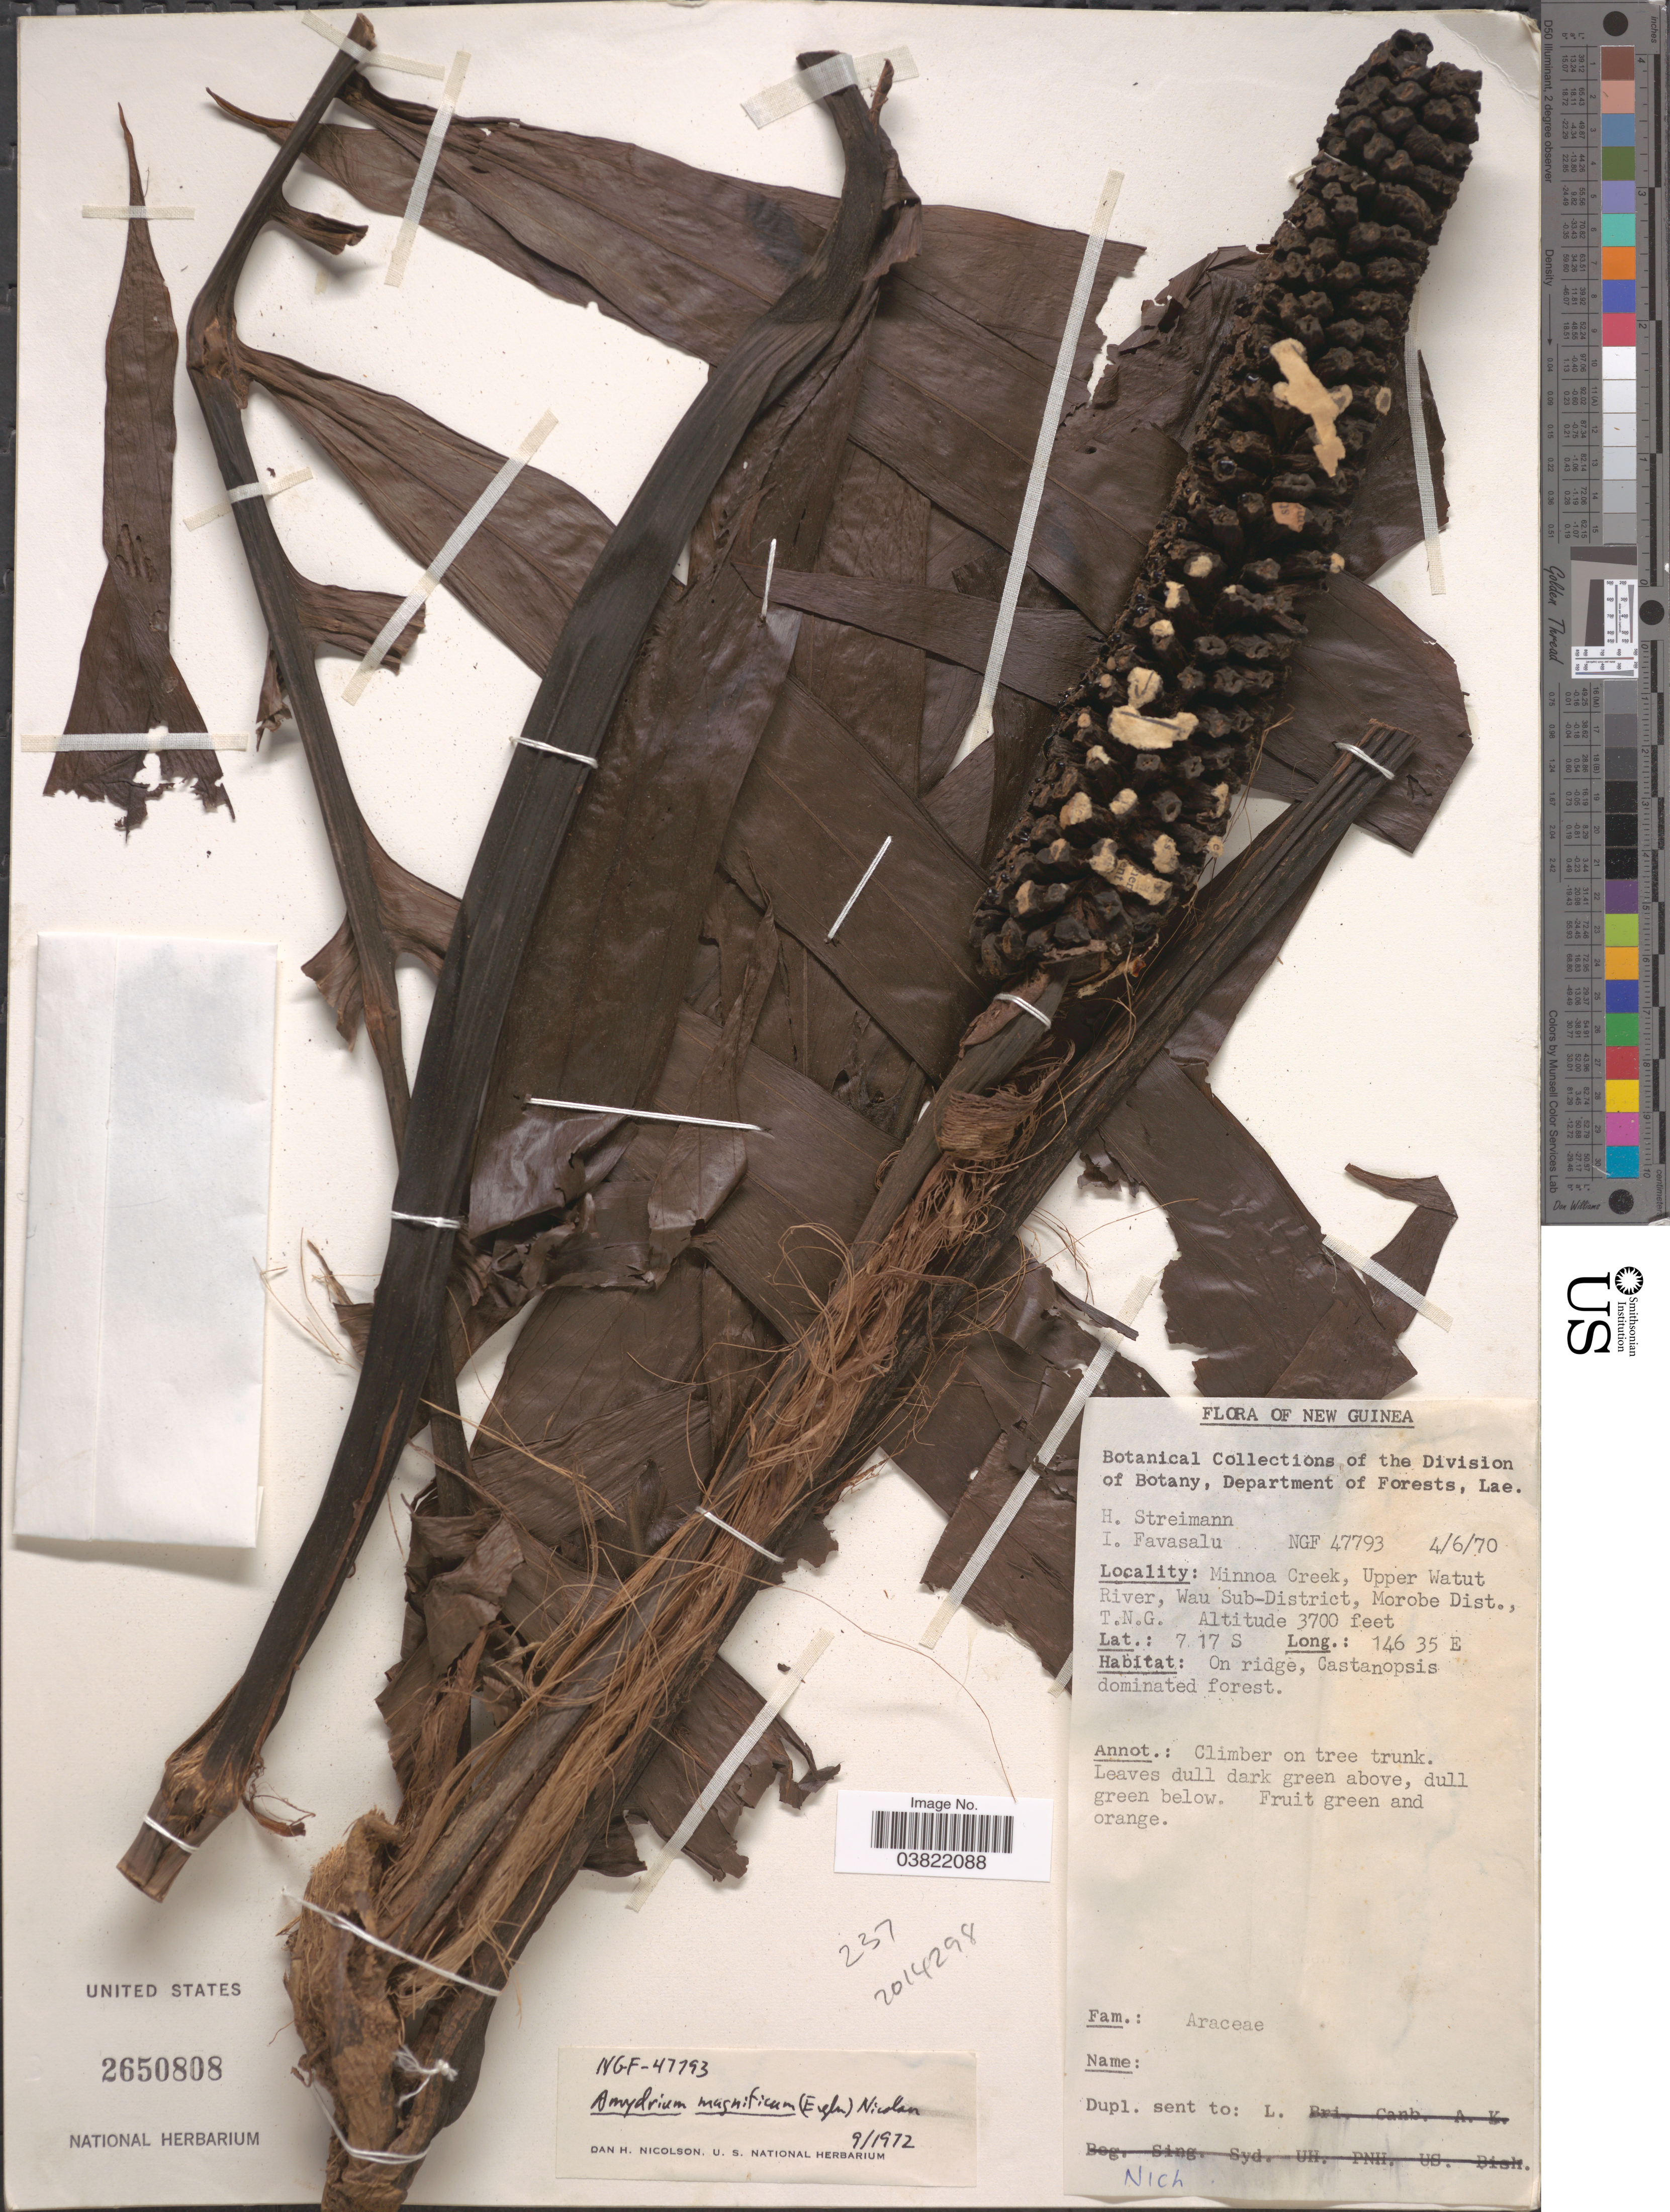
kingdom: Plantae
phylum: Tracheophyta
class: Liliopsida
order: Alismatales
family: Araceae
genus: Amydrium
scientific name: Amydrium zippelianum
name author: (Schott) Nicolson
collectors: H. Streimann & I. Favasalu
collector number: NGF47793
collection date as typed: Transcribed d/m/y: 4/6/70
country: Papua New Guinea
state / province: Morobe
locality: New Guinea. Minnoa Creek, Upper Watut River, Wau Sub-District, Morobe Dist., T.N.G.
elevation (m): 1128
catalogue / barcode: US 2650808